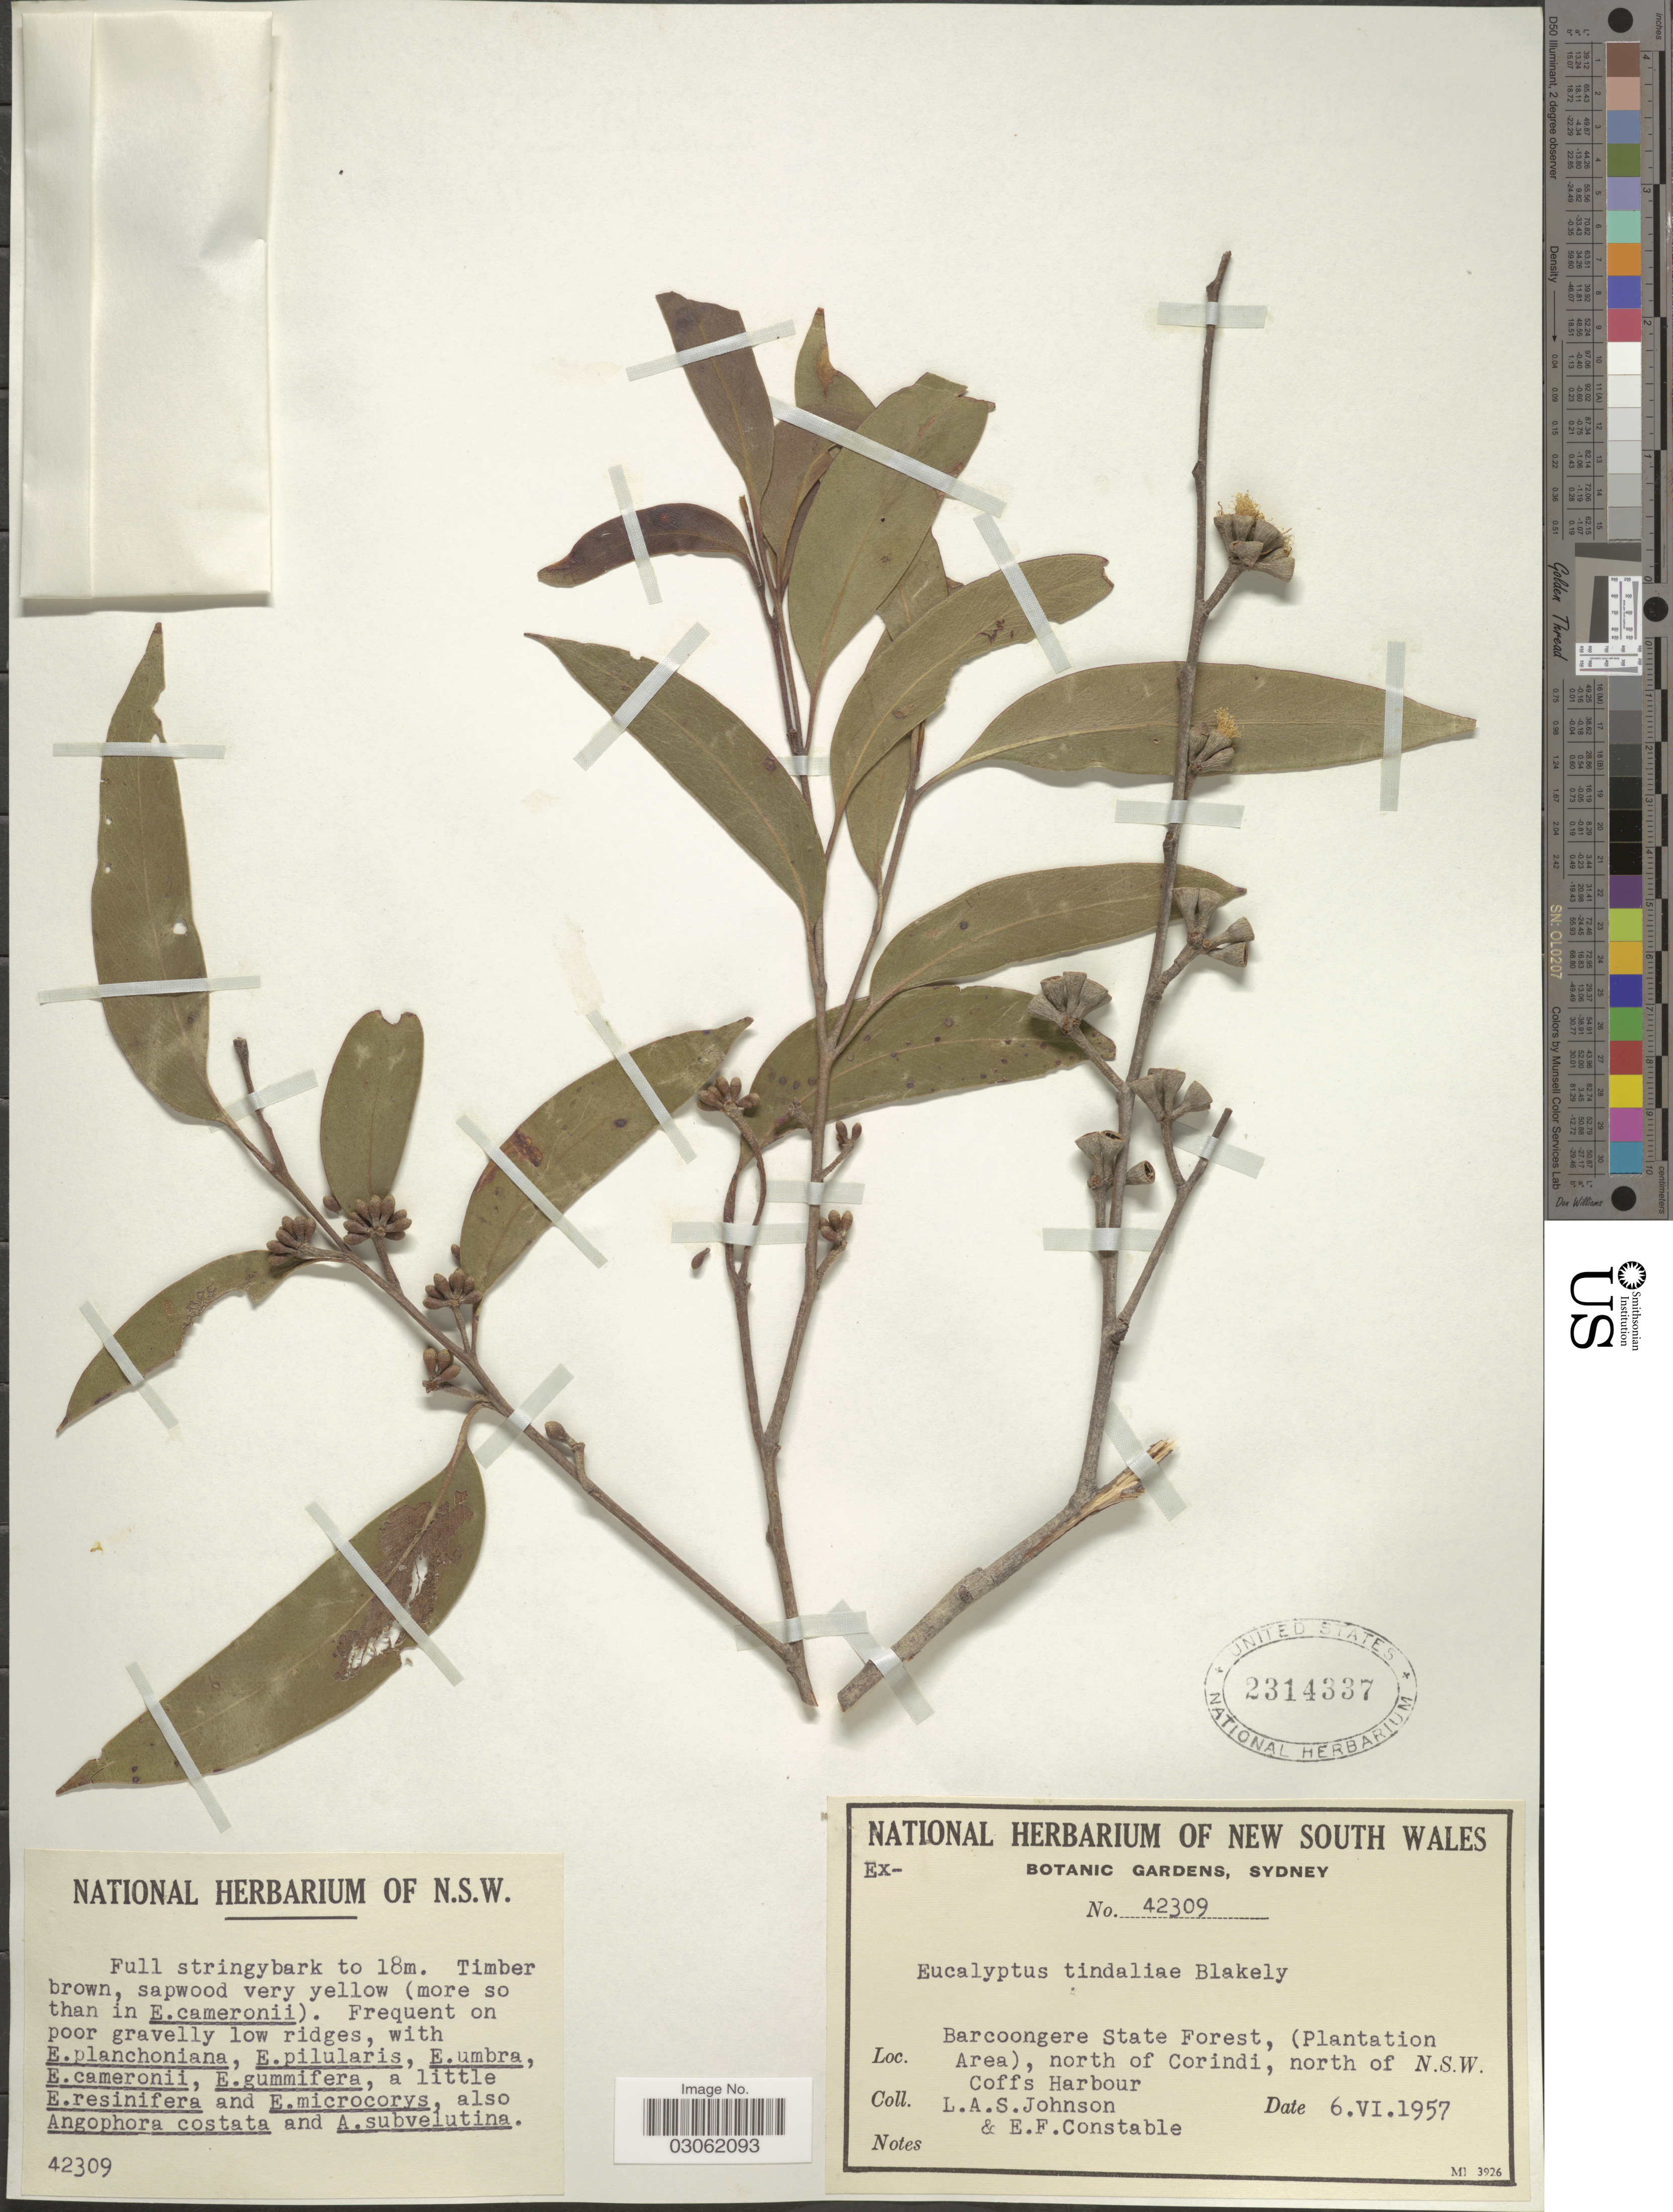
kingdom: Plantae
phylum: Tracheophyta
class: Magnoliopsida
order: Myrtales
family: Myrtaceae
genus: Eucalyptus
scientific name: Eucalyptus tenuipes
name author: (Maiden & Blakely) Blakely & C.T. White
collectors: L. A. S. Johnson & E. F. Constable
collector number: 42309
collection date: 1957-06-06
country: Australia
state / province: New South Wales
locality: Barcoongere State Forest, (Plantation Area), north of Corindi, north of Coffs Harbour. N. S. W.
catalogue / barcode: US 2314337